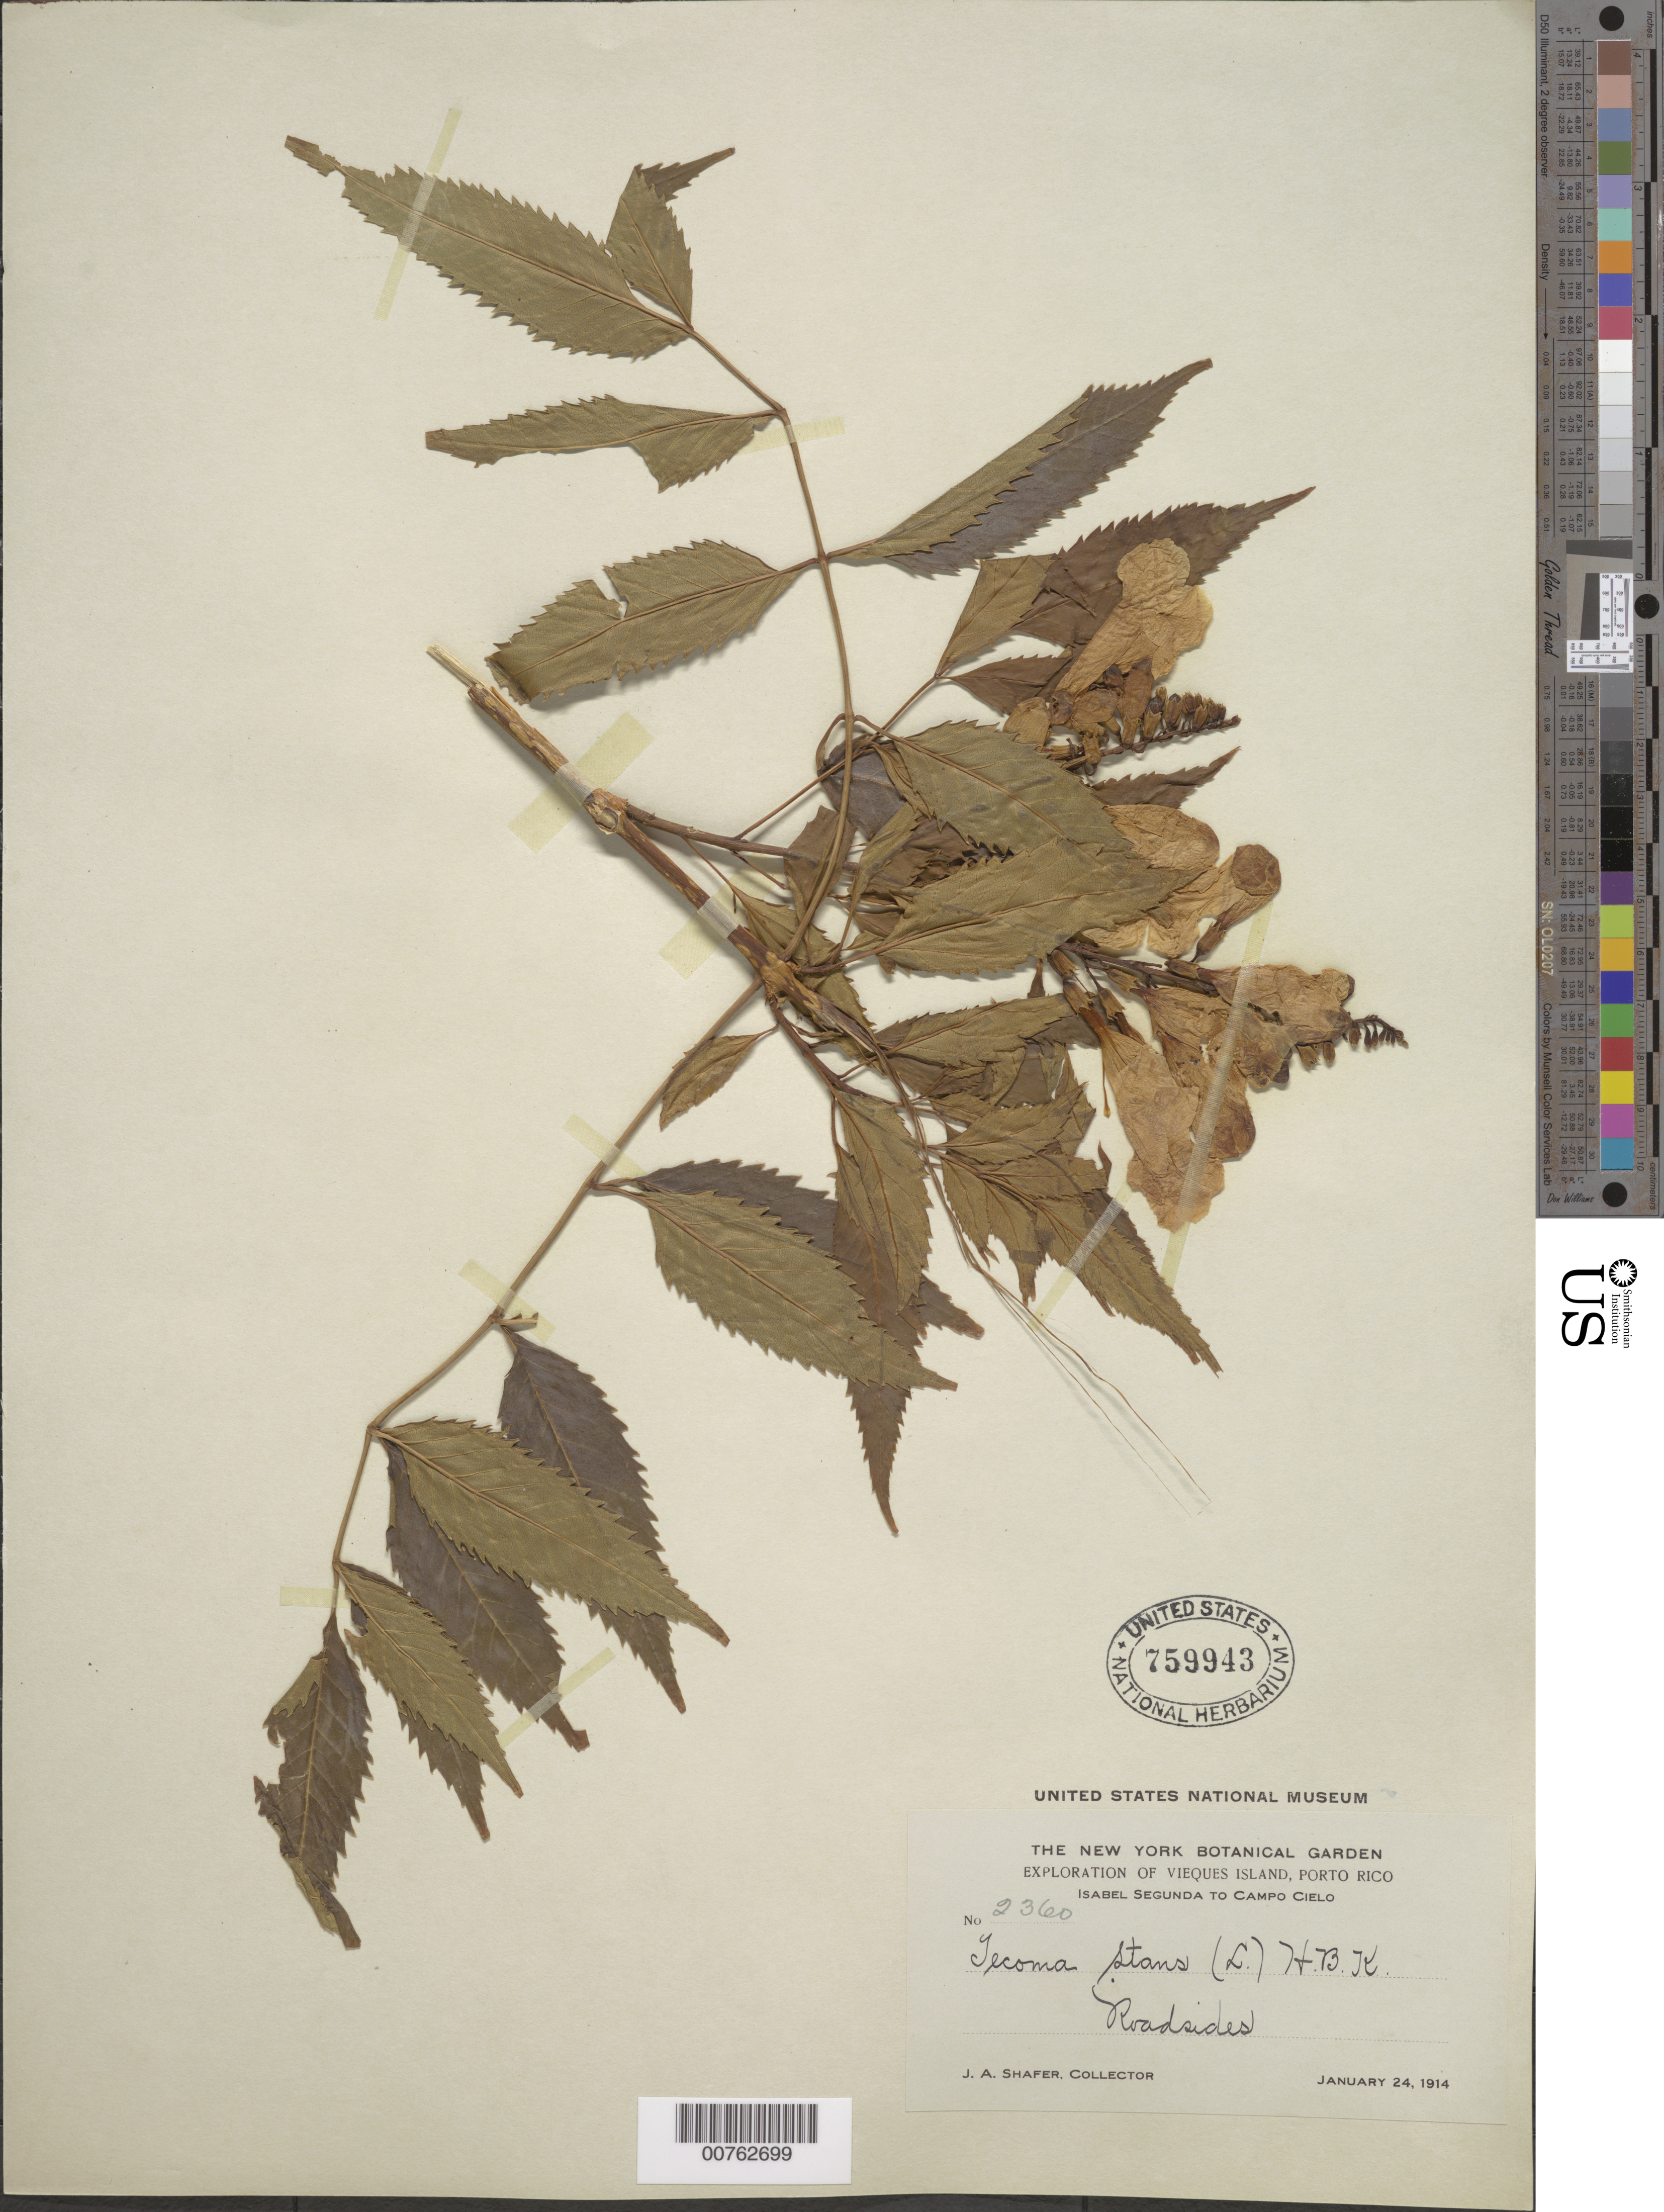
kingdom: Plantae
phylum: Tracheophyta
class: Magnoliopsida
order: Lamiales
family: Bignoniaceae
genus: Tecoma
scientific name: Tecoma stans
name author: (L.) Juss. ex Kunth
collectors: J. A. Shafer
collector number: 2360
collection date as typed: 24 Jan 1914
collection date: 1914-01-24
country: Puerto Rico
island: Vieques I.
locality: Isabel Segunda to Campo Cielo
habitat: Roadside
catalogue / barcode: US 759943